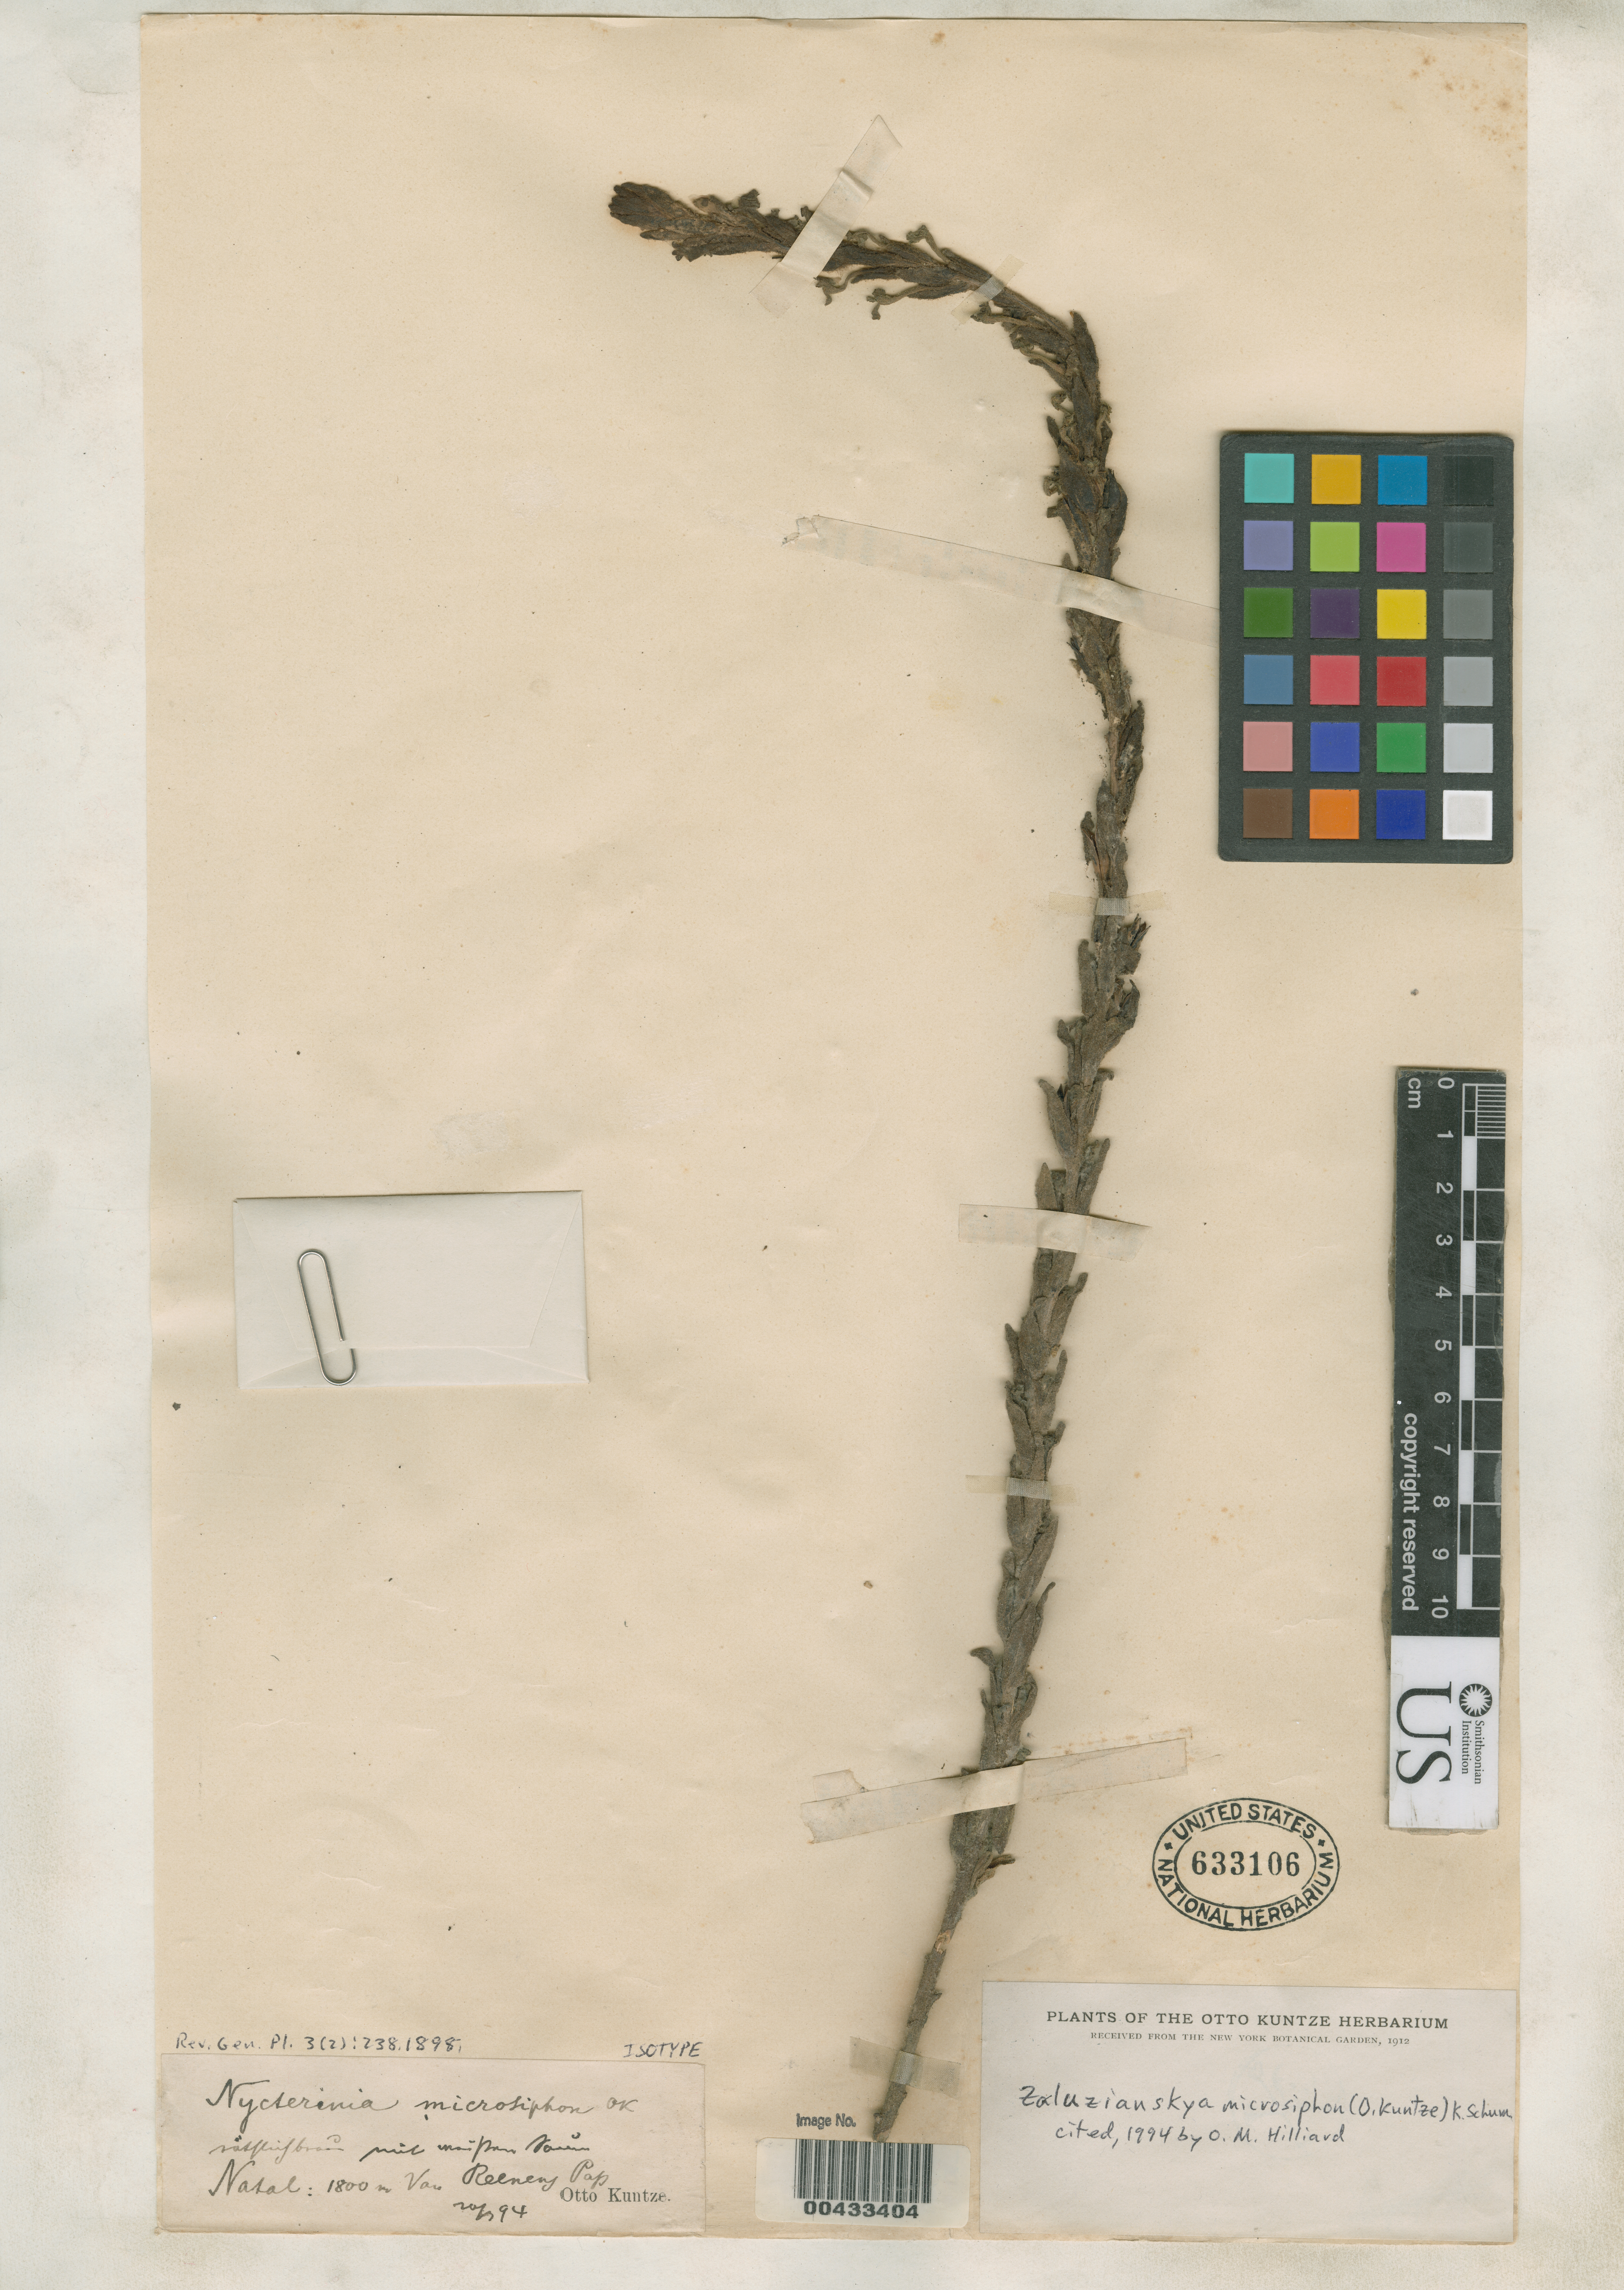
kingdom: Plantae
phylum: Tracheophyta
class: Magnoliopsida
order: Lamiales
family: Scrophulariaceae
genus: Nycterinia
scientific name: Nycterinia microsiphon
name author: Kuntze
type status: Isotype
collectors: C.E.O. Kuntze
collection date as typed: Nov 1894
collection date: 1894-11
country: South Africa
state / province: KwaZulu-Natal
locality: Van Reenen's Pass.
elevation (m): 1800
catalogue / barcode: US 633106